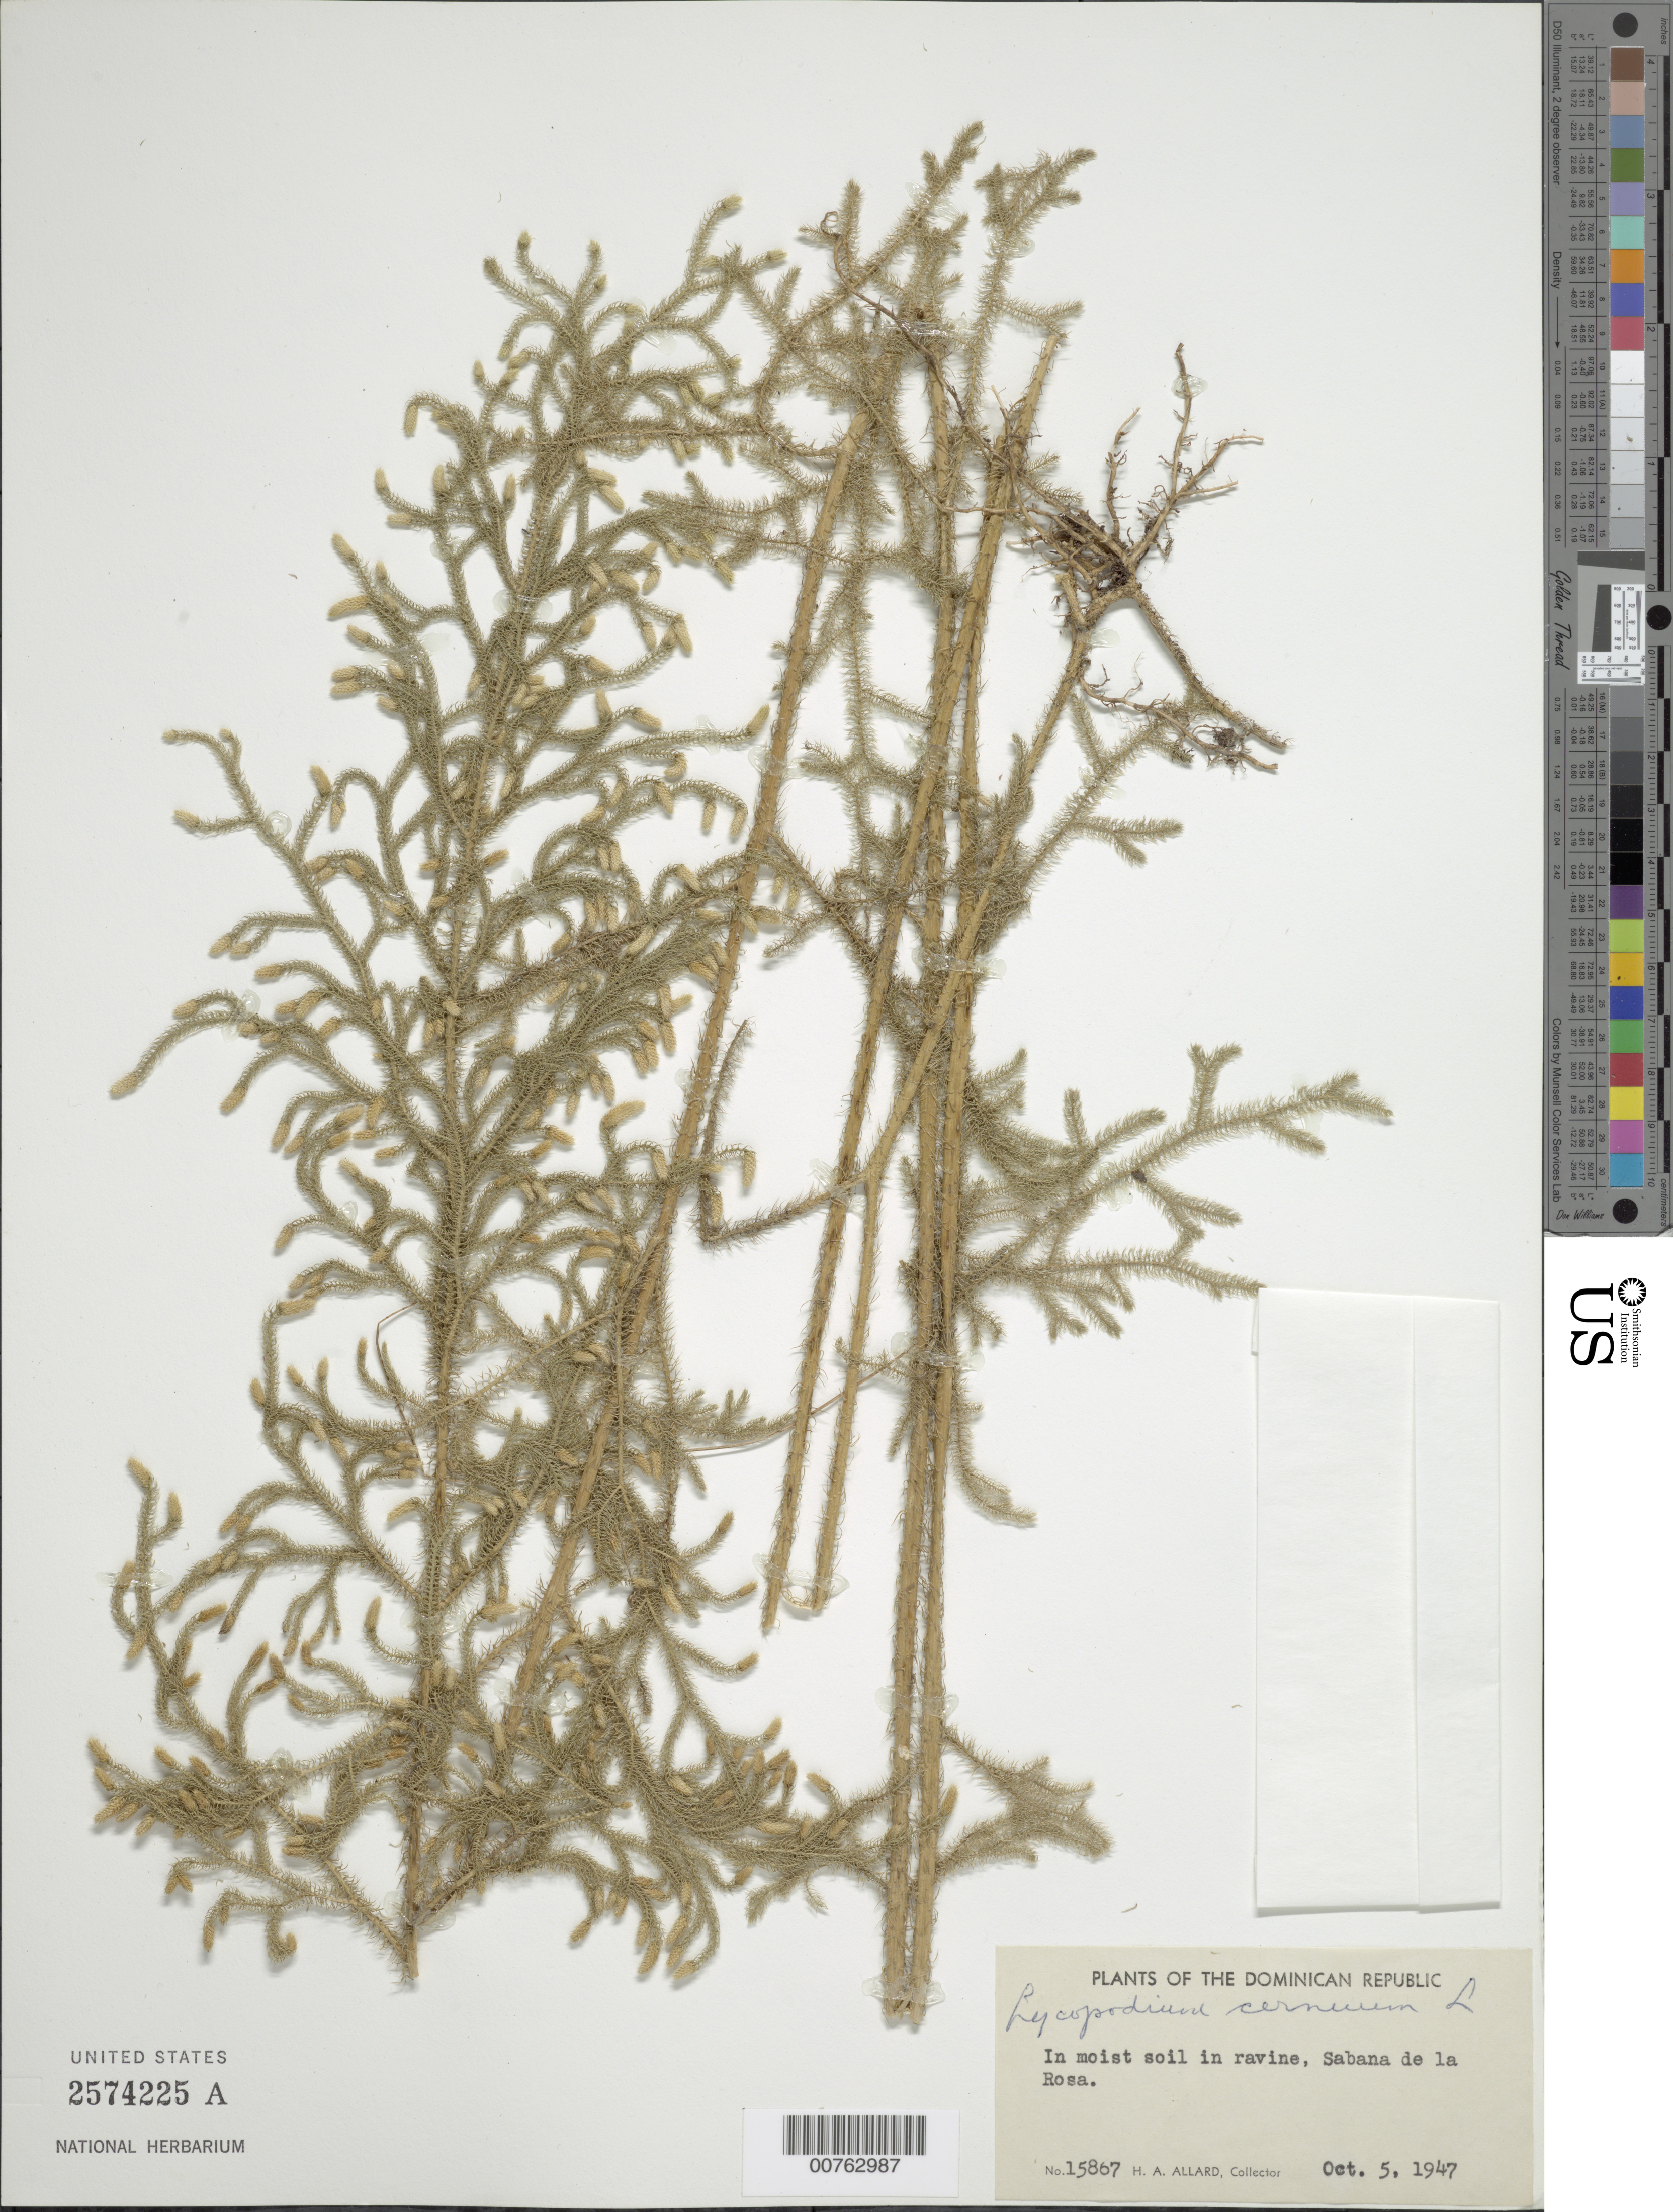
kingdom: Plantae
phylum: Tracheophyta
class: Lycopodiopsida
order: Lycopodiales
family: Lycopodiaceae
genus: Palhinhaea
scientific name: Palhinhaea cernua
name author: (L.) Vasc. & Franco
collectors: H. A. Allard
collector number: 15867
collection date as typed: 05 Oct 1947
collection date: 1947-10-05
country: Dominican Republic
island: Hispaniola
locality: Sabana de la Rosa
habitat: Moist soil in ravine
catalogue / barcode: US 2574225A